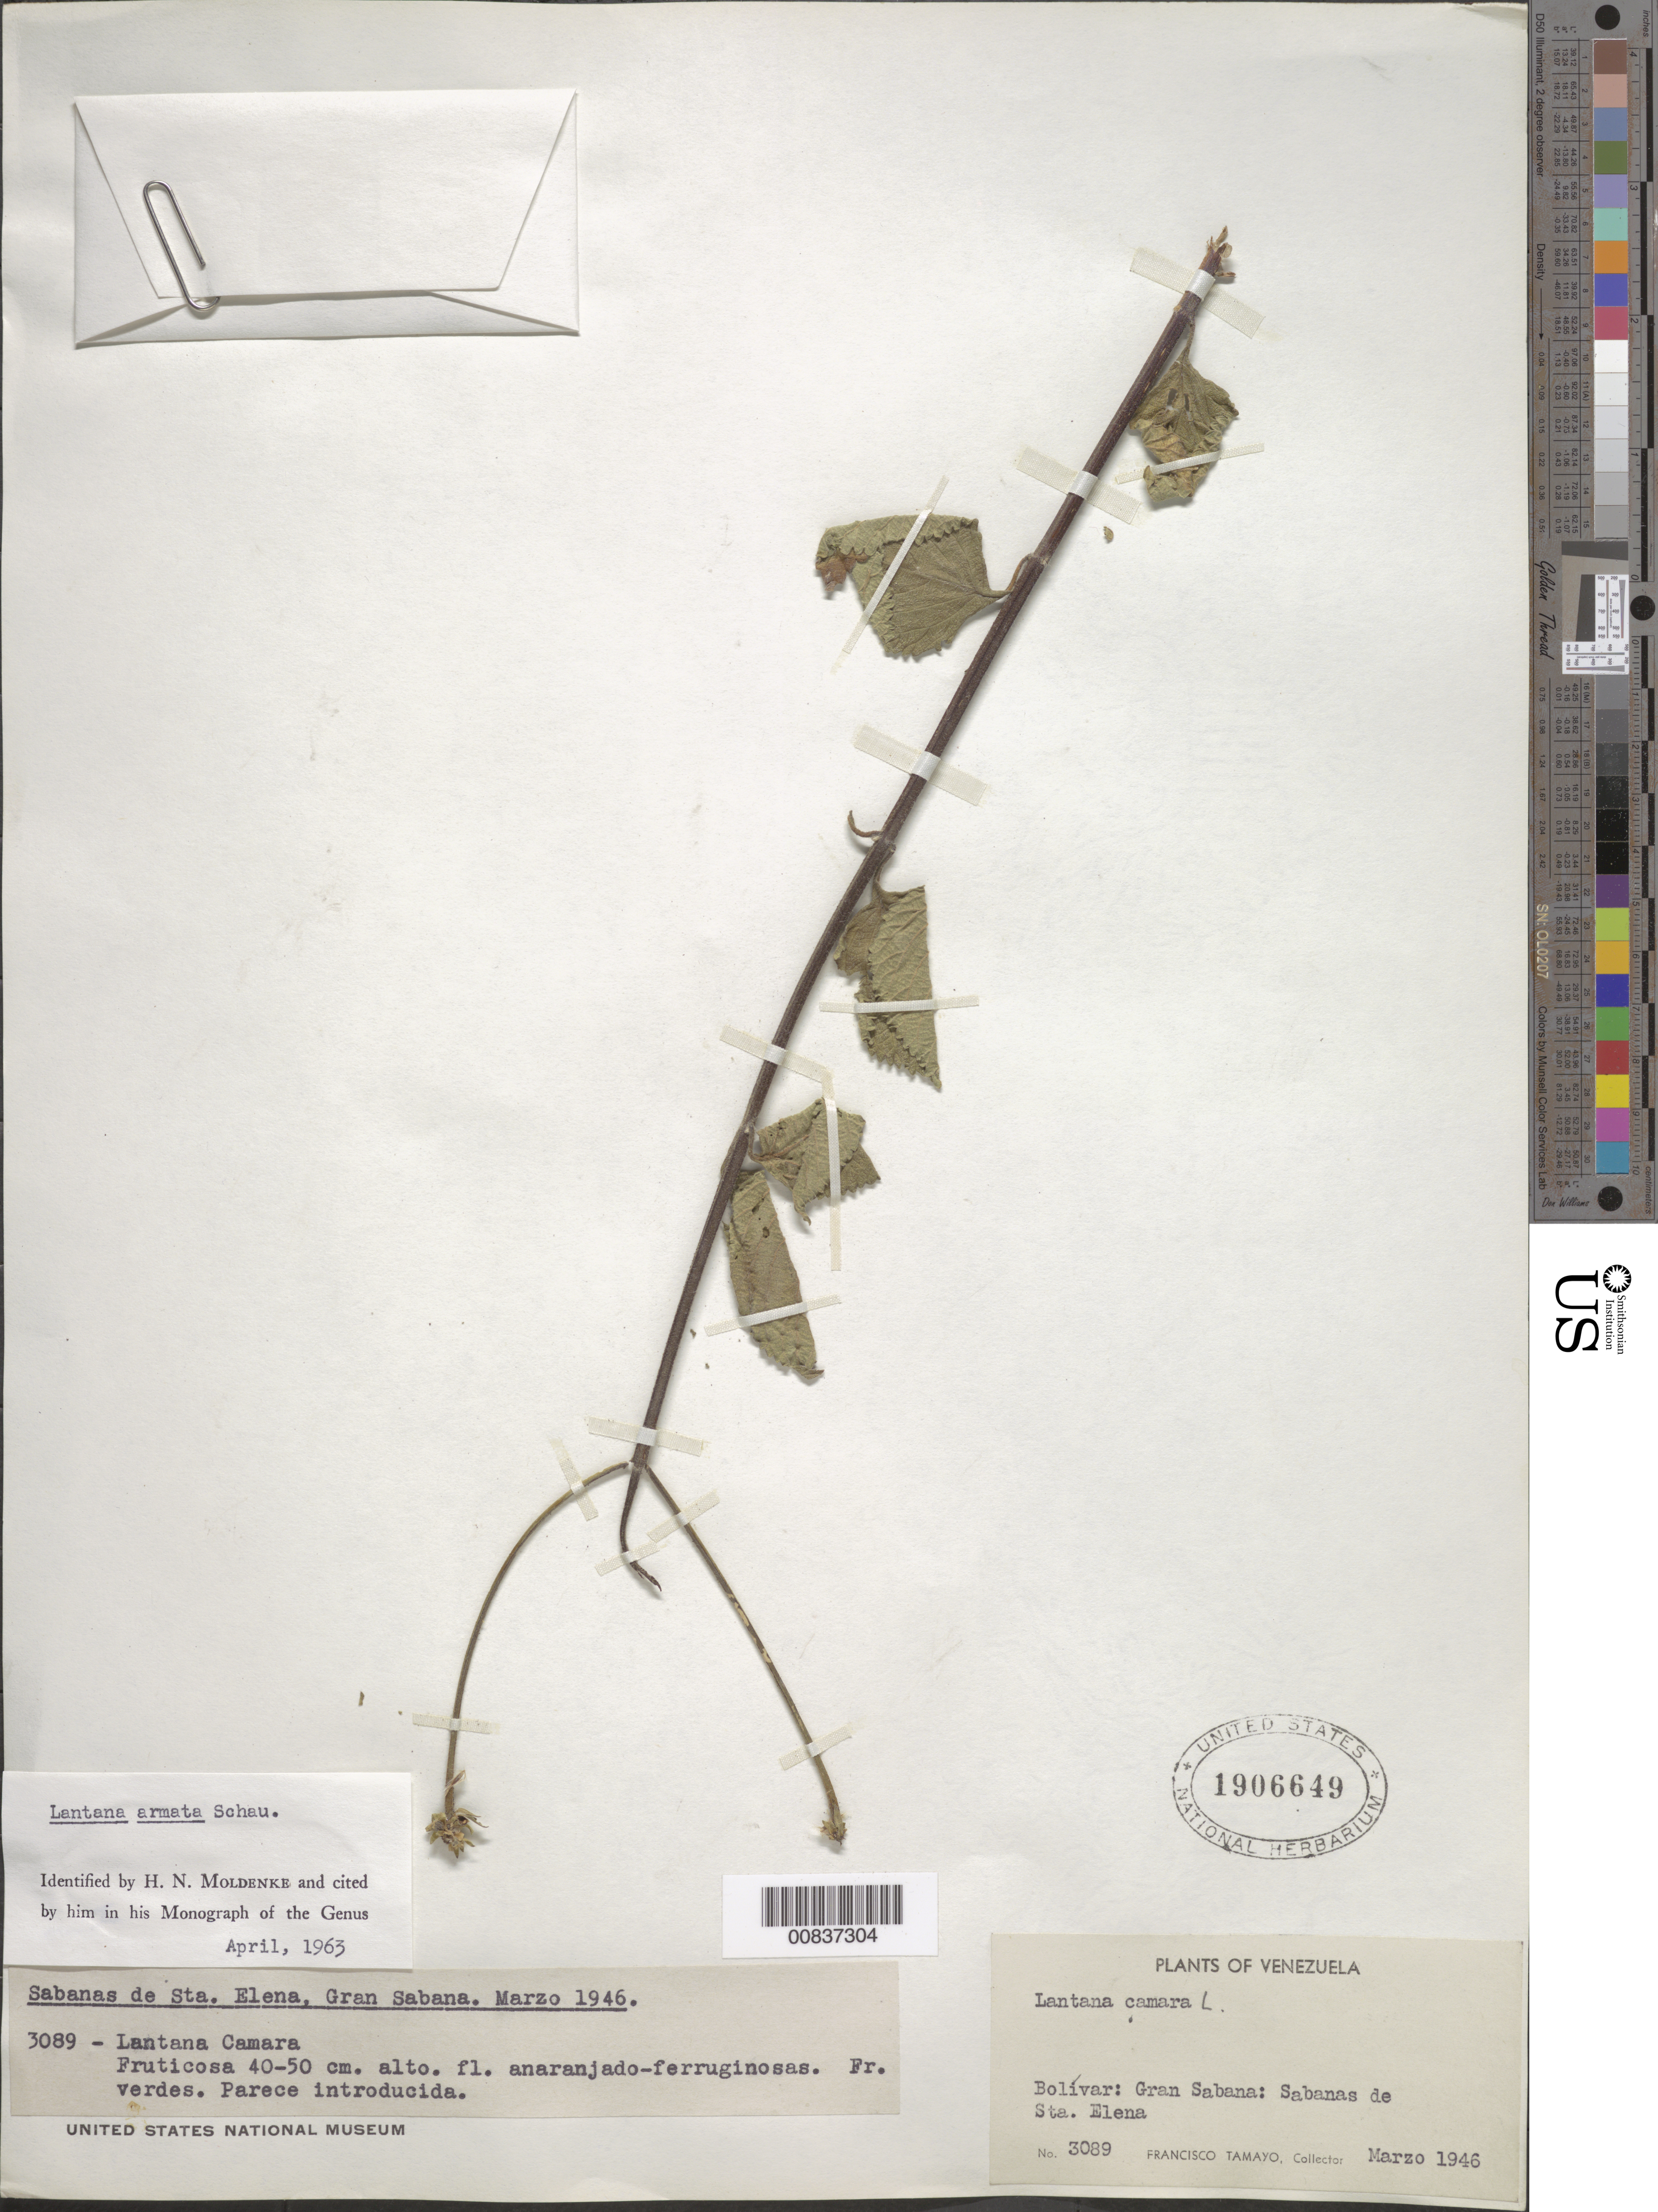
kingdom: Plantae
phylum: Tracheophyta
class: Magnoliopsida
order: Lamiales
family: Verbenaceae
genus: Lantana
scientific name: Lantana x armata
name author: Schauer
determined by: Moldenke, H. N.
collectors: F. Tamayo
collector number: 3089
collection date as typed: Mar-46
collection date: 1946-03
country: Venezuela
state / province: Bolívar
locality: Gran Sabana, Sta. Elena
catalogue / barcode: US 1906649